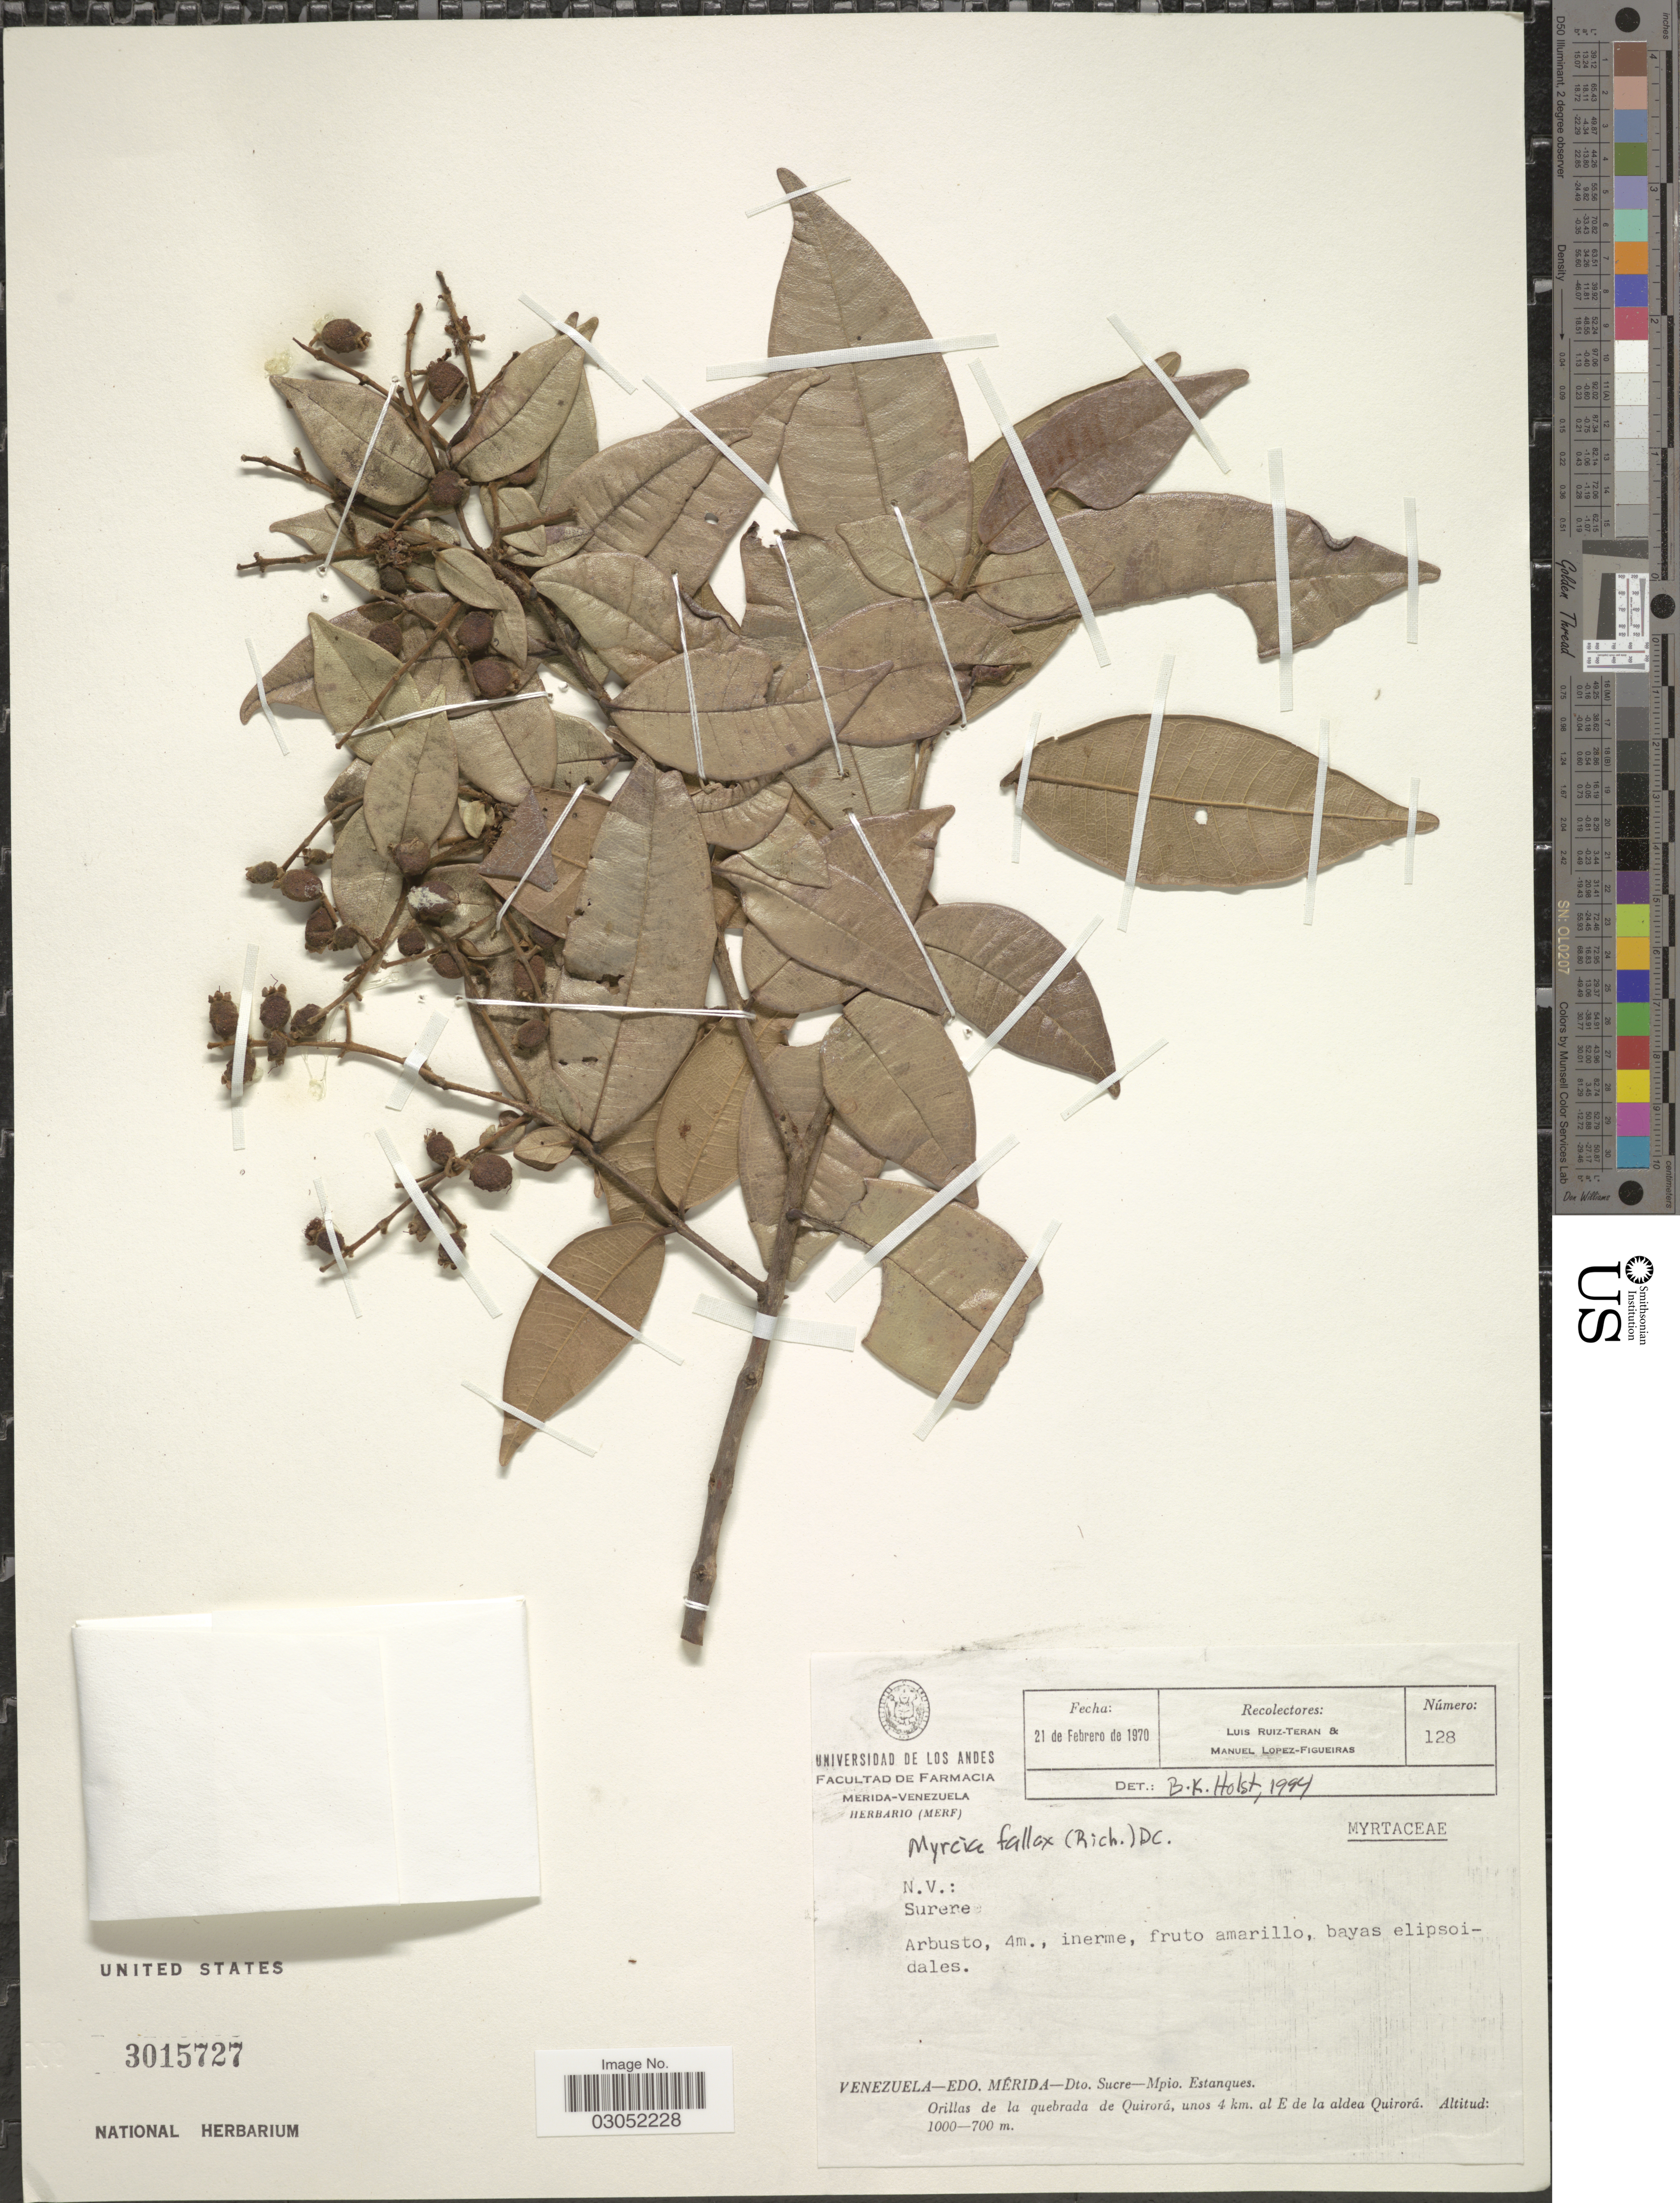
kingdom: Plantae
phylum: Tracheophyta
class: Magnoliopsida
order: Myrtales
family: Myrtaceae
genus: Myrcia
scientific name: Myrcia fallax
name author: (Rich.) DC.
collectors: L. Teran & M. López Figueiras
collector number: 128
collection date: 1970-02-21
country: Venezuela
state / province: Mérida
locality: Dto. Sucre-Mpio. Estanques. Orillas de la quebrada de Quirorá, unos 4 km. al E de la aldea Quirorá.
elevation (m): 700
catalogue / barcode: US 3015727